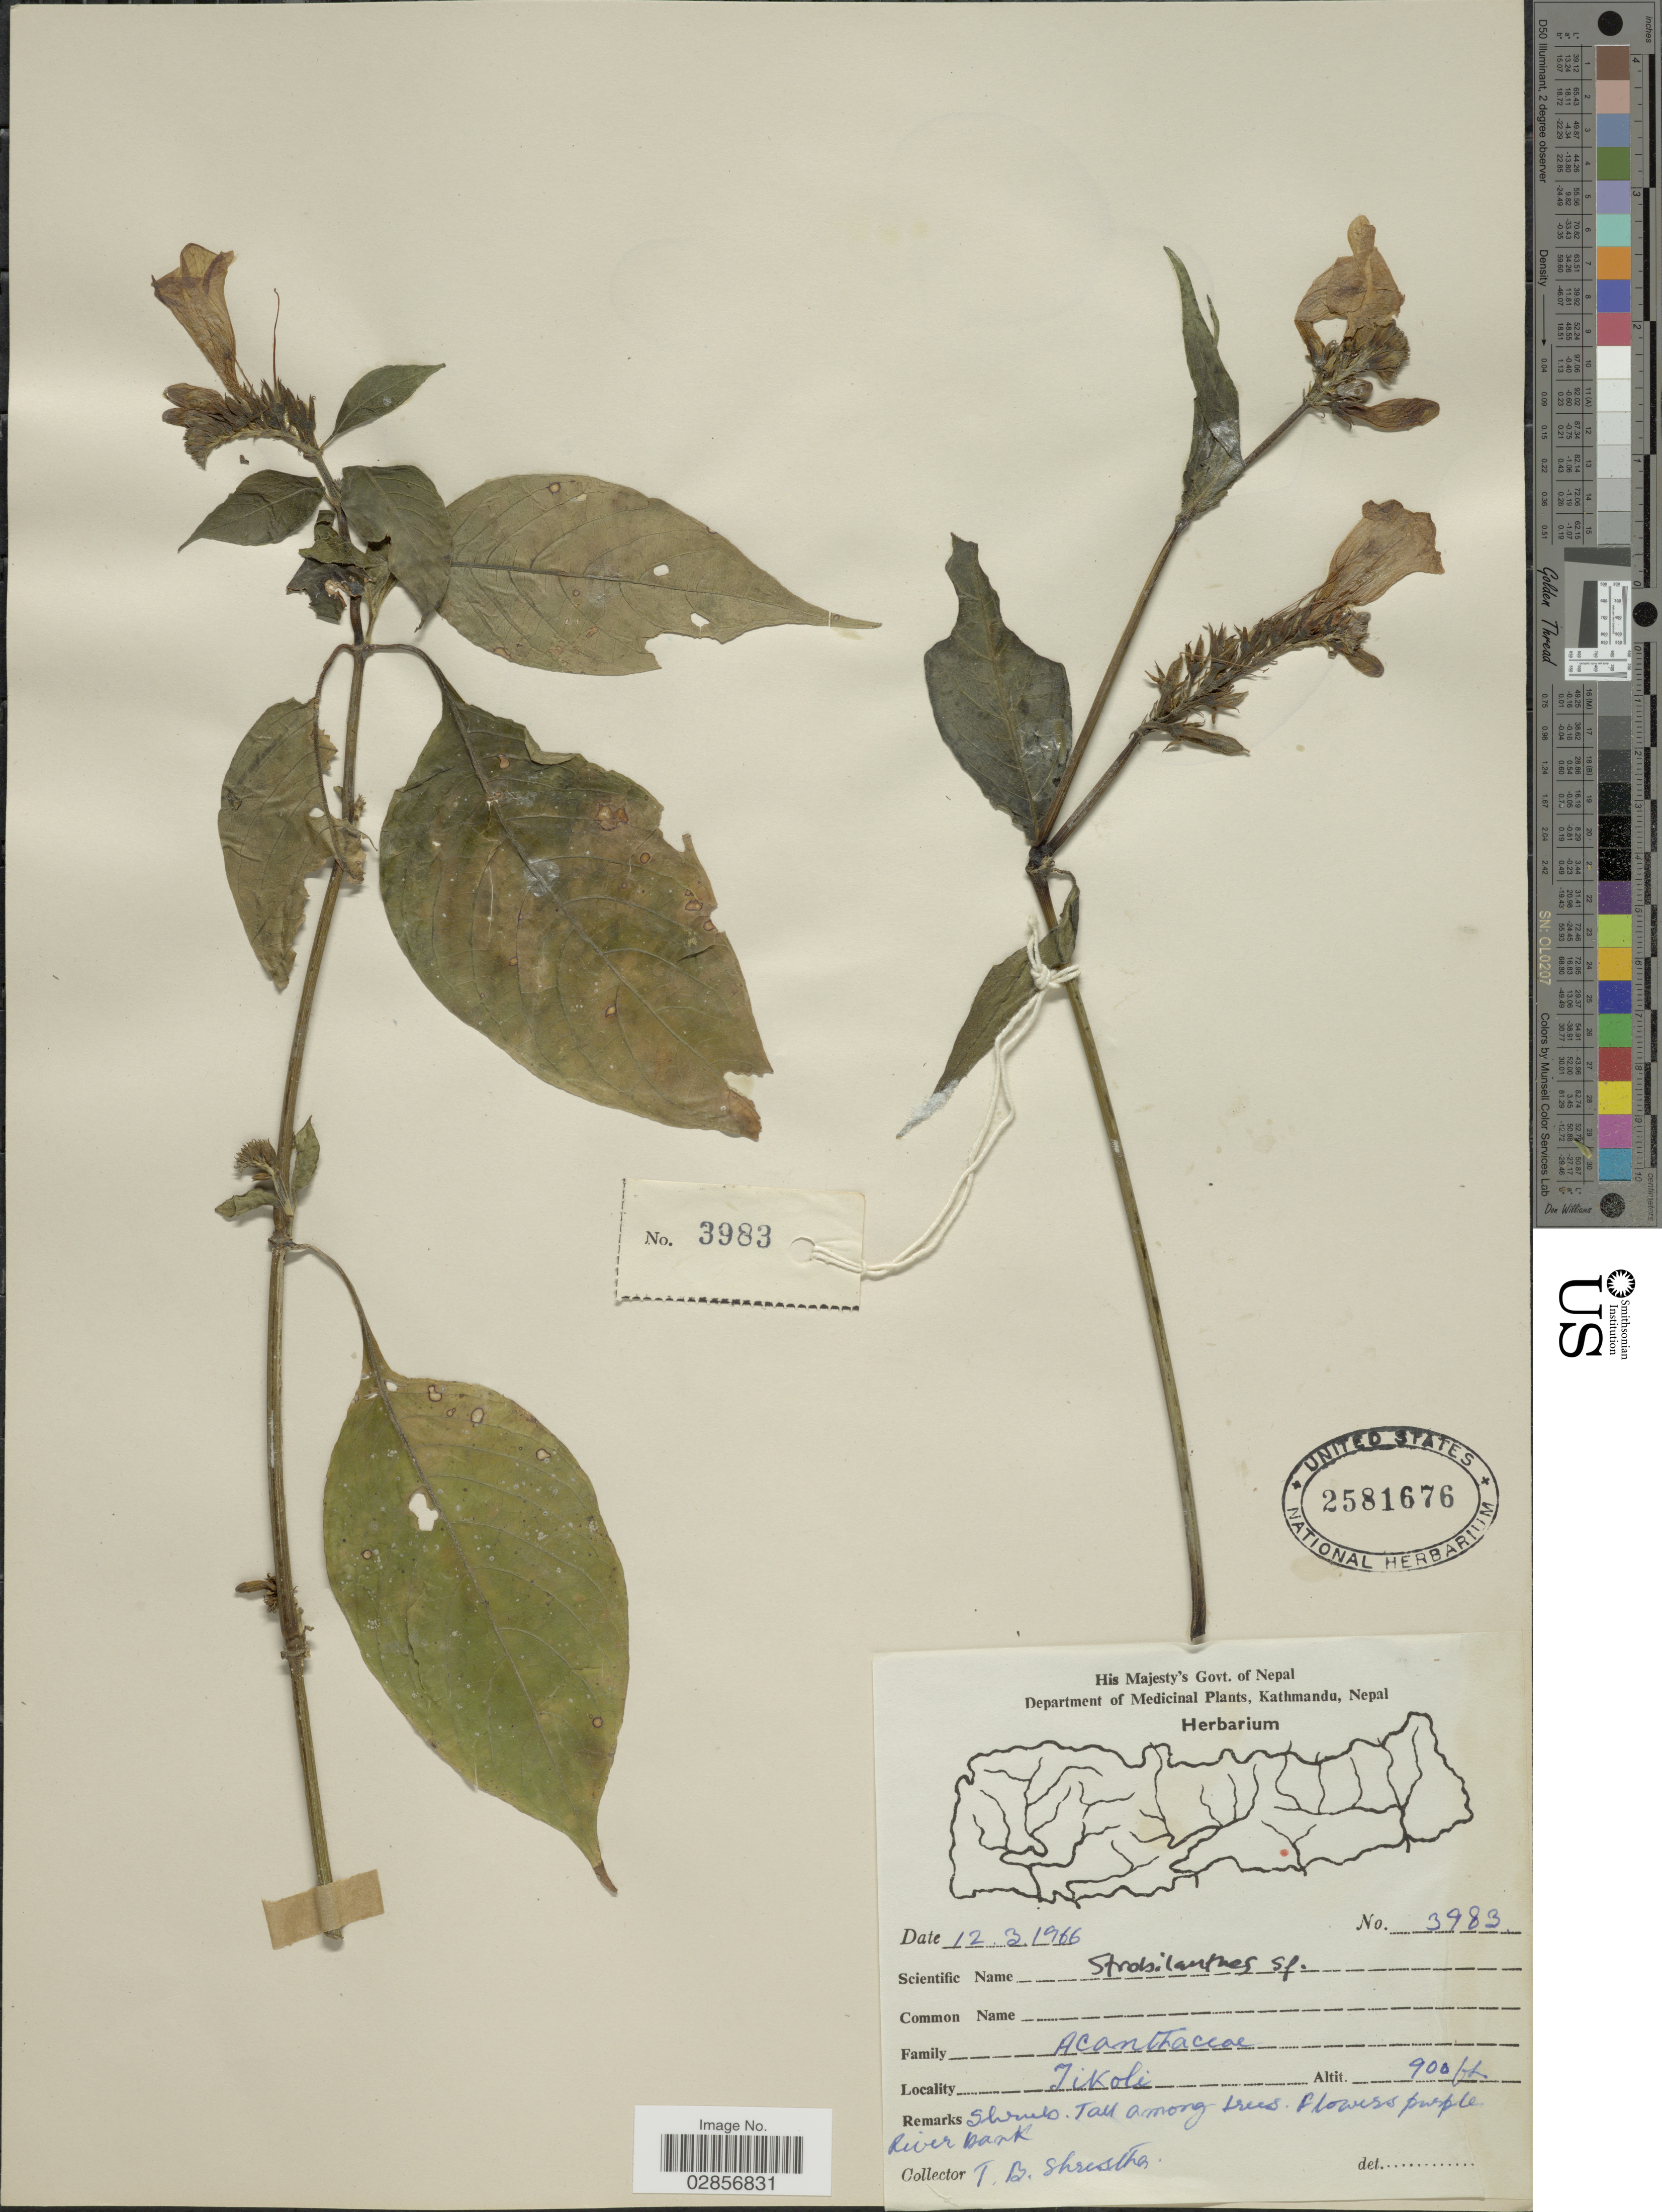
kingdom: Plantae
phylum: Tracheophyta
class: Magnoliopsida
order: Lamiales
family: Acanthaceae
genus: Strobilanthes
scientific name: Strobilanthes sp.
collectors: T. B. Shrestha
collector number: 3983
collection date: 1966-03-12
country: Nepal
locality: Tikoli.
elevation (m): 274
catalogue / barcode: US 2581676